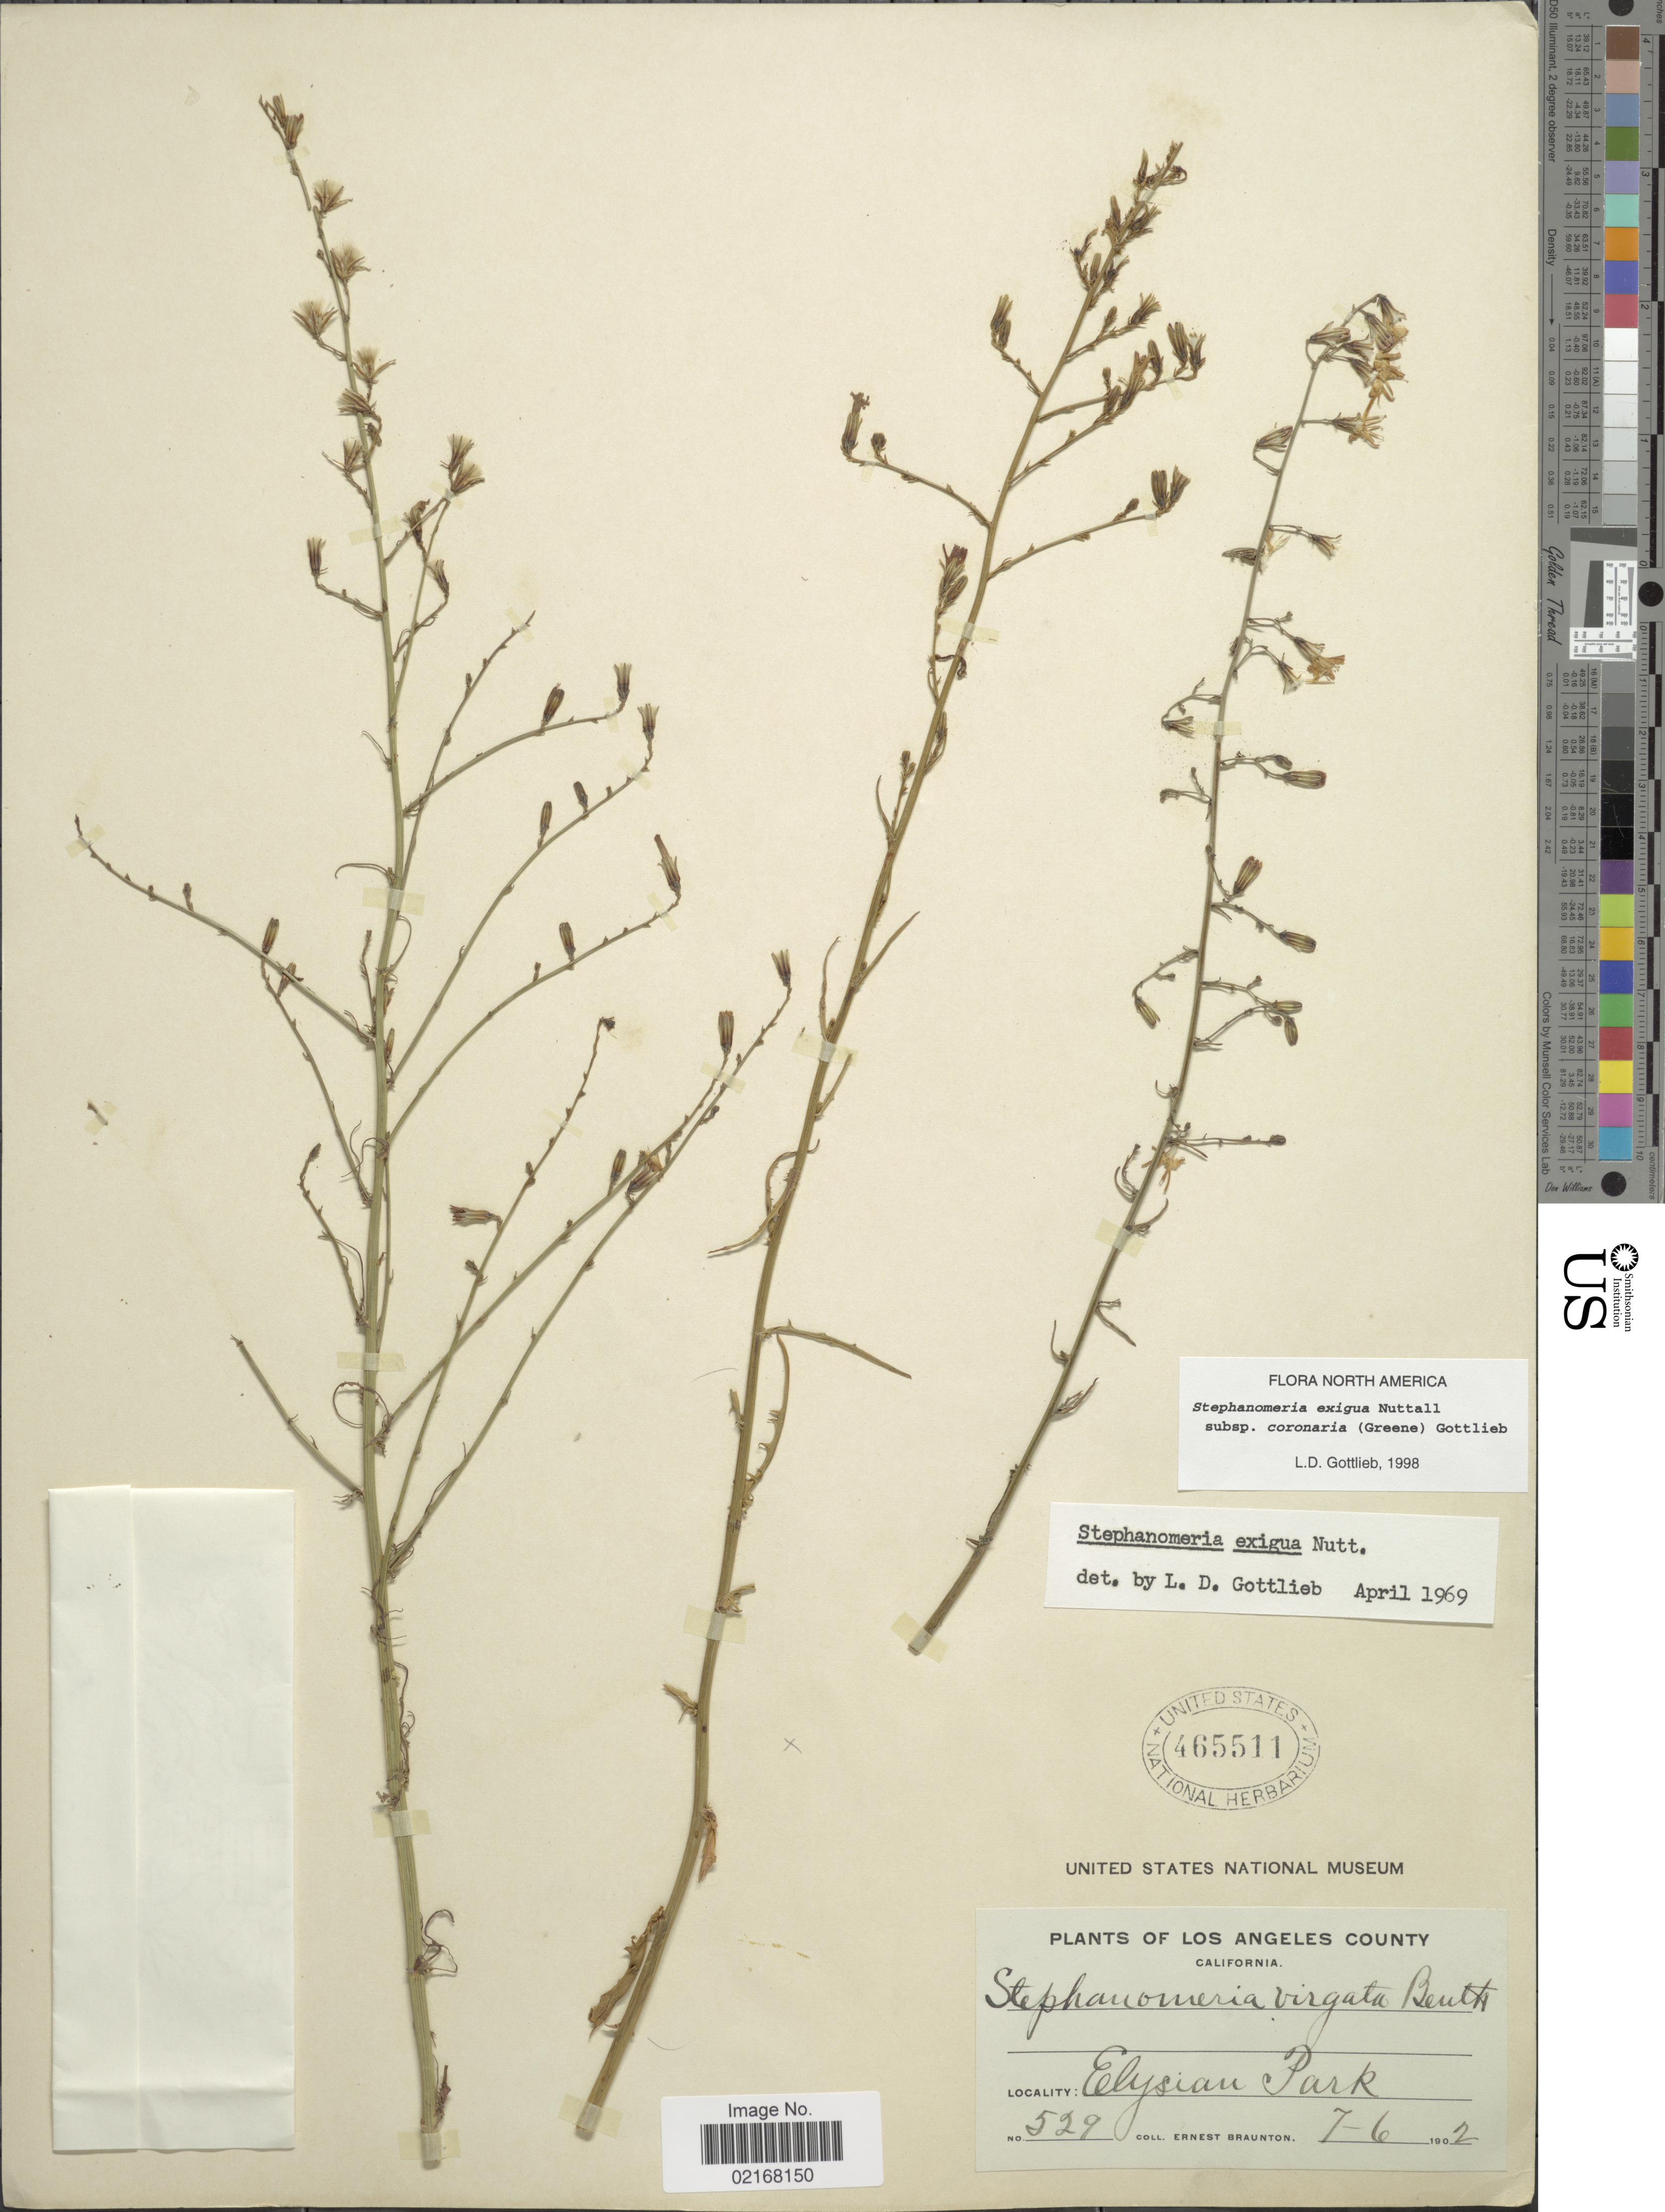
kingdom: Plantae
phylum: Tracheophyta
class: Magnoliopsida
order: Asterales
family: Asteraceae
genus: Stephanomeria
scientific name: Stephanomeria exigua subsp. coronaria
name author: (Greene) Gottlieb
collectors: E. Braunton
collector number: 529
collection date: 1902-07-06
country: United States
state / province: California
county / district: Los Angeles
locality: Los Angeles County. California. Elysian Park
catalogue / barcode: US 465511